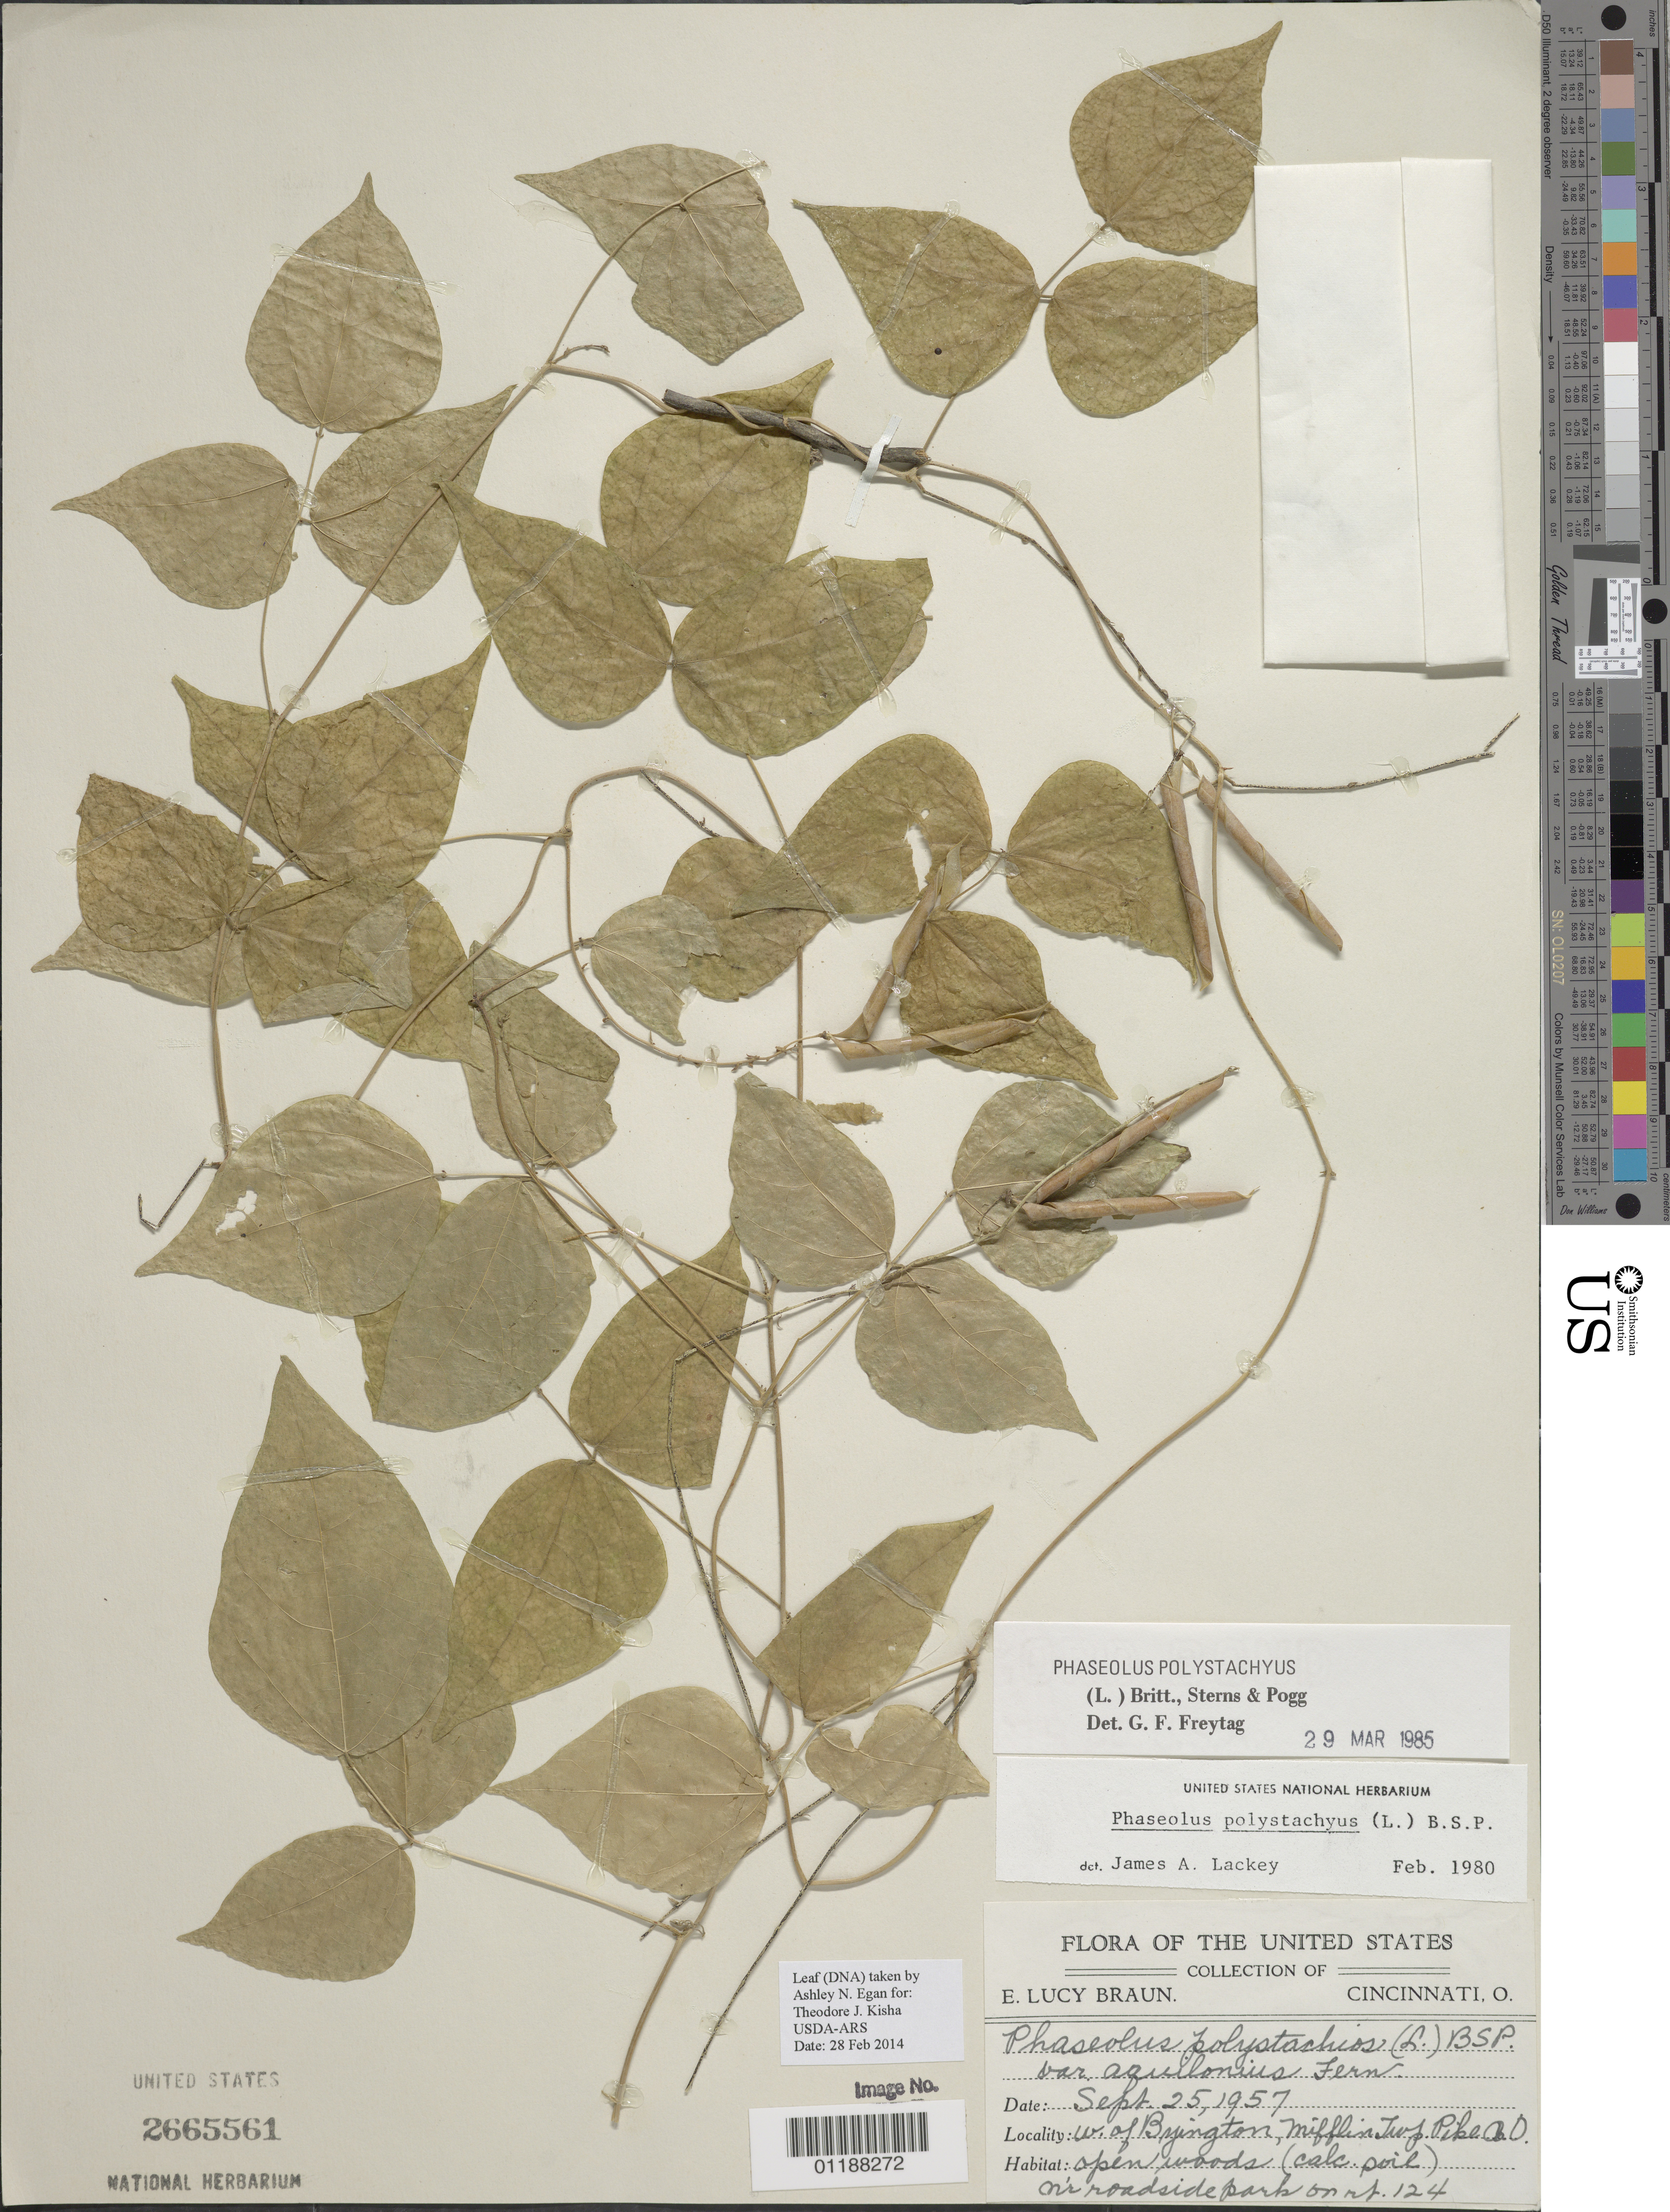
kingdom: Plantae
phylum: Tracheophyta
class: Magnoliopsida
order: Fabales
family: Fabaceae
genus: Phaseolus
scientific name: Phaseolus polystachios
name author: (L.) Britton, Stearns & Poggenb.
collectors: E. L. Braun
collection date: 1957-09-25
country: United States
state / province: Ohio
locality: W. of Byington, Mifflin Twp., Pike Co., open woods, nr. roadside park on rt. 124.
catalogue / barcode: US 2665561